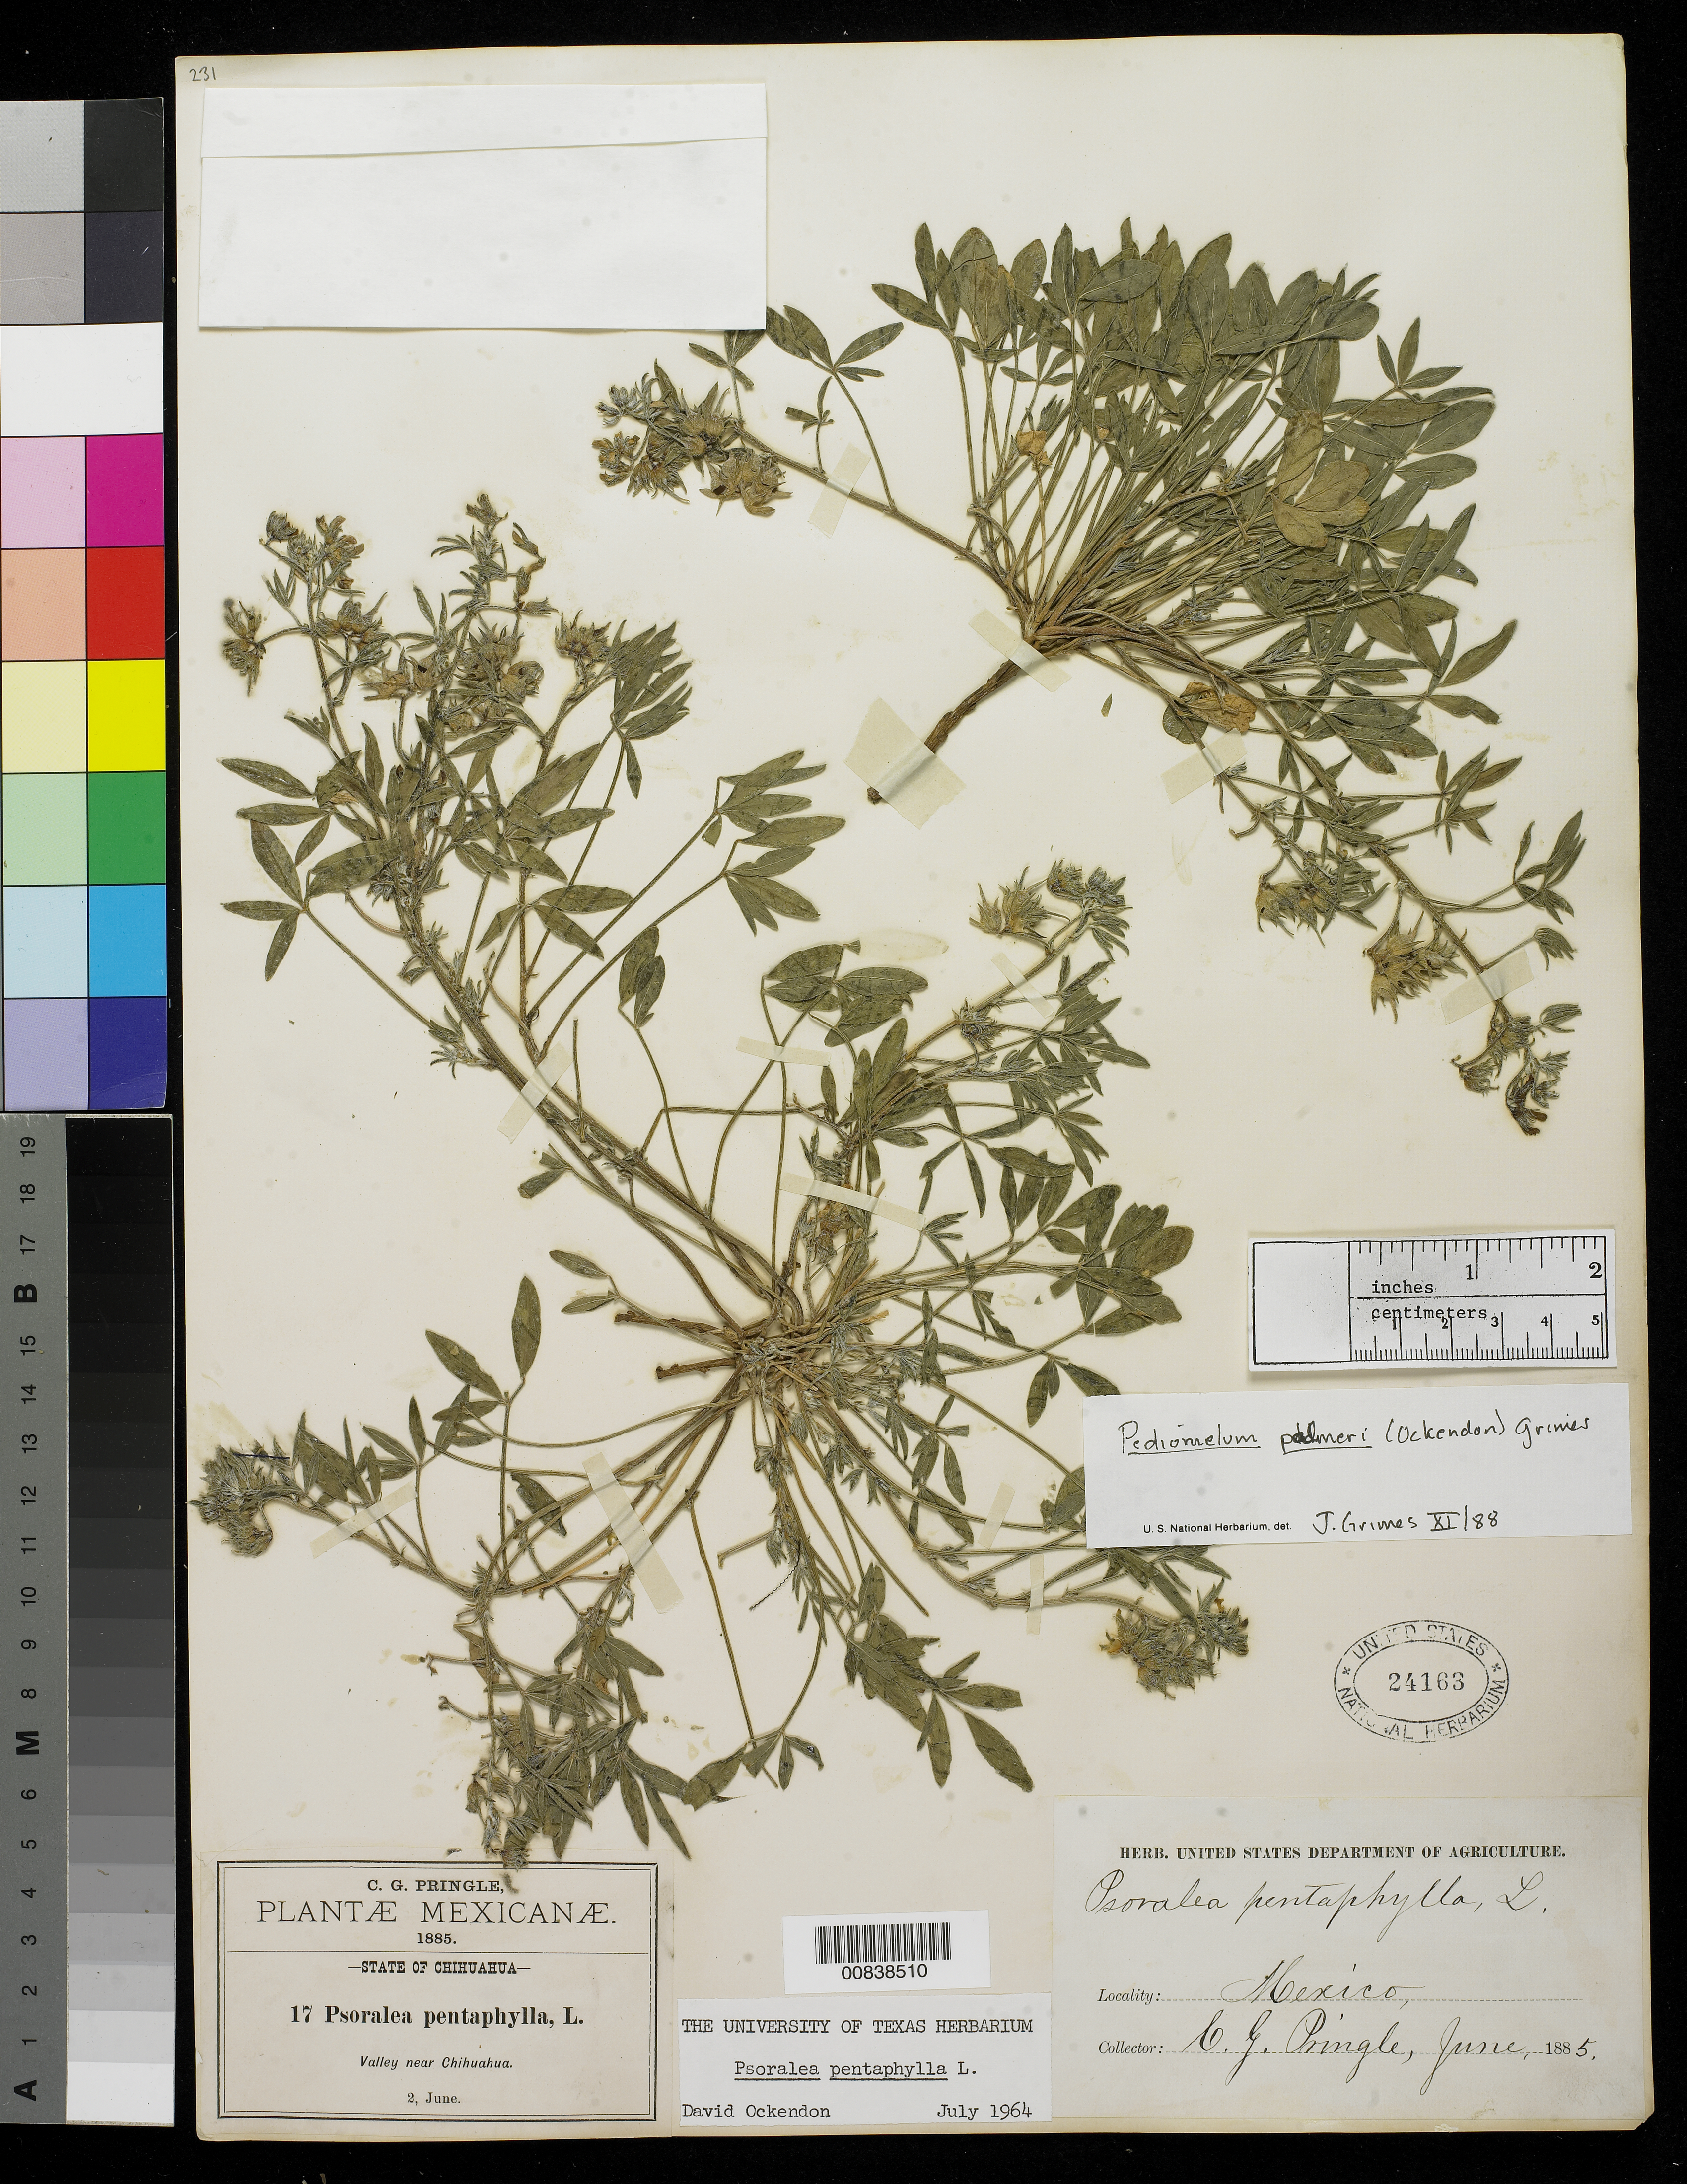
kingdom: Plantae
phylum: Tracheophyta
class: Magnoliopsida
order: Fabales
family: Fabaceae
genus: Pediomelum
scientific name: Pediomelum palmeri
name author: (Ockendon) J.W. Grimes ex Gandhi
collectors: C. G. Pringle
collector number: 17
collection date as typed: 02 Jun 1885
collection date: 1885-06-02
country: Mexico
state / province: Chihuahua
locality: Valley near Chihuahua.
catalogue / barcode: US 24163